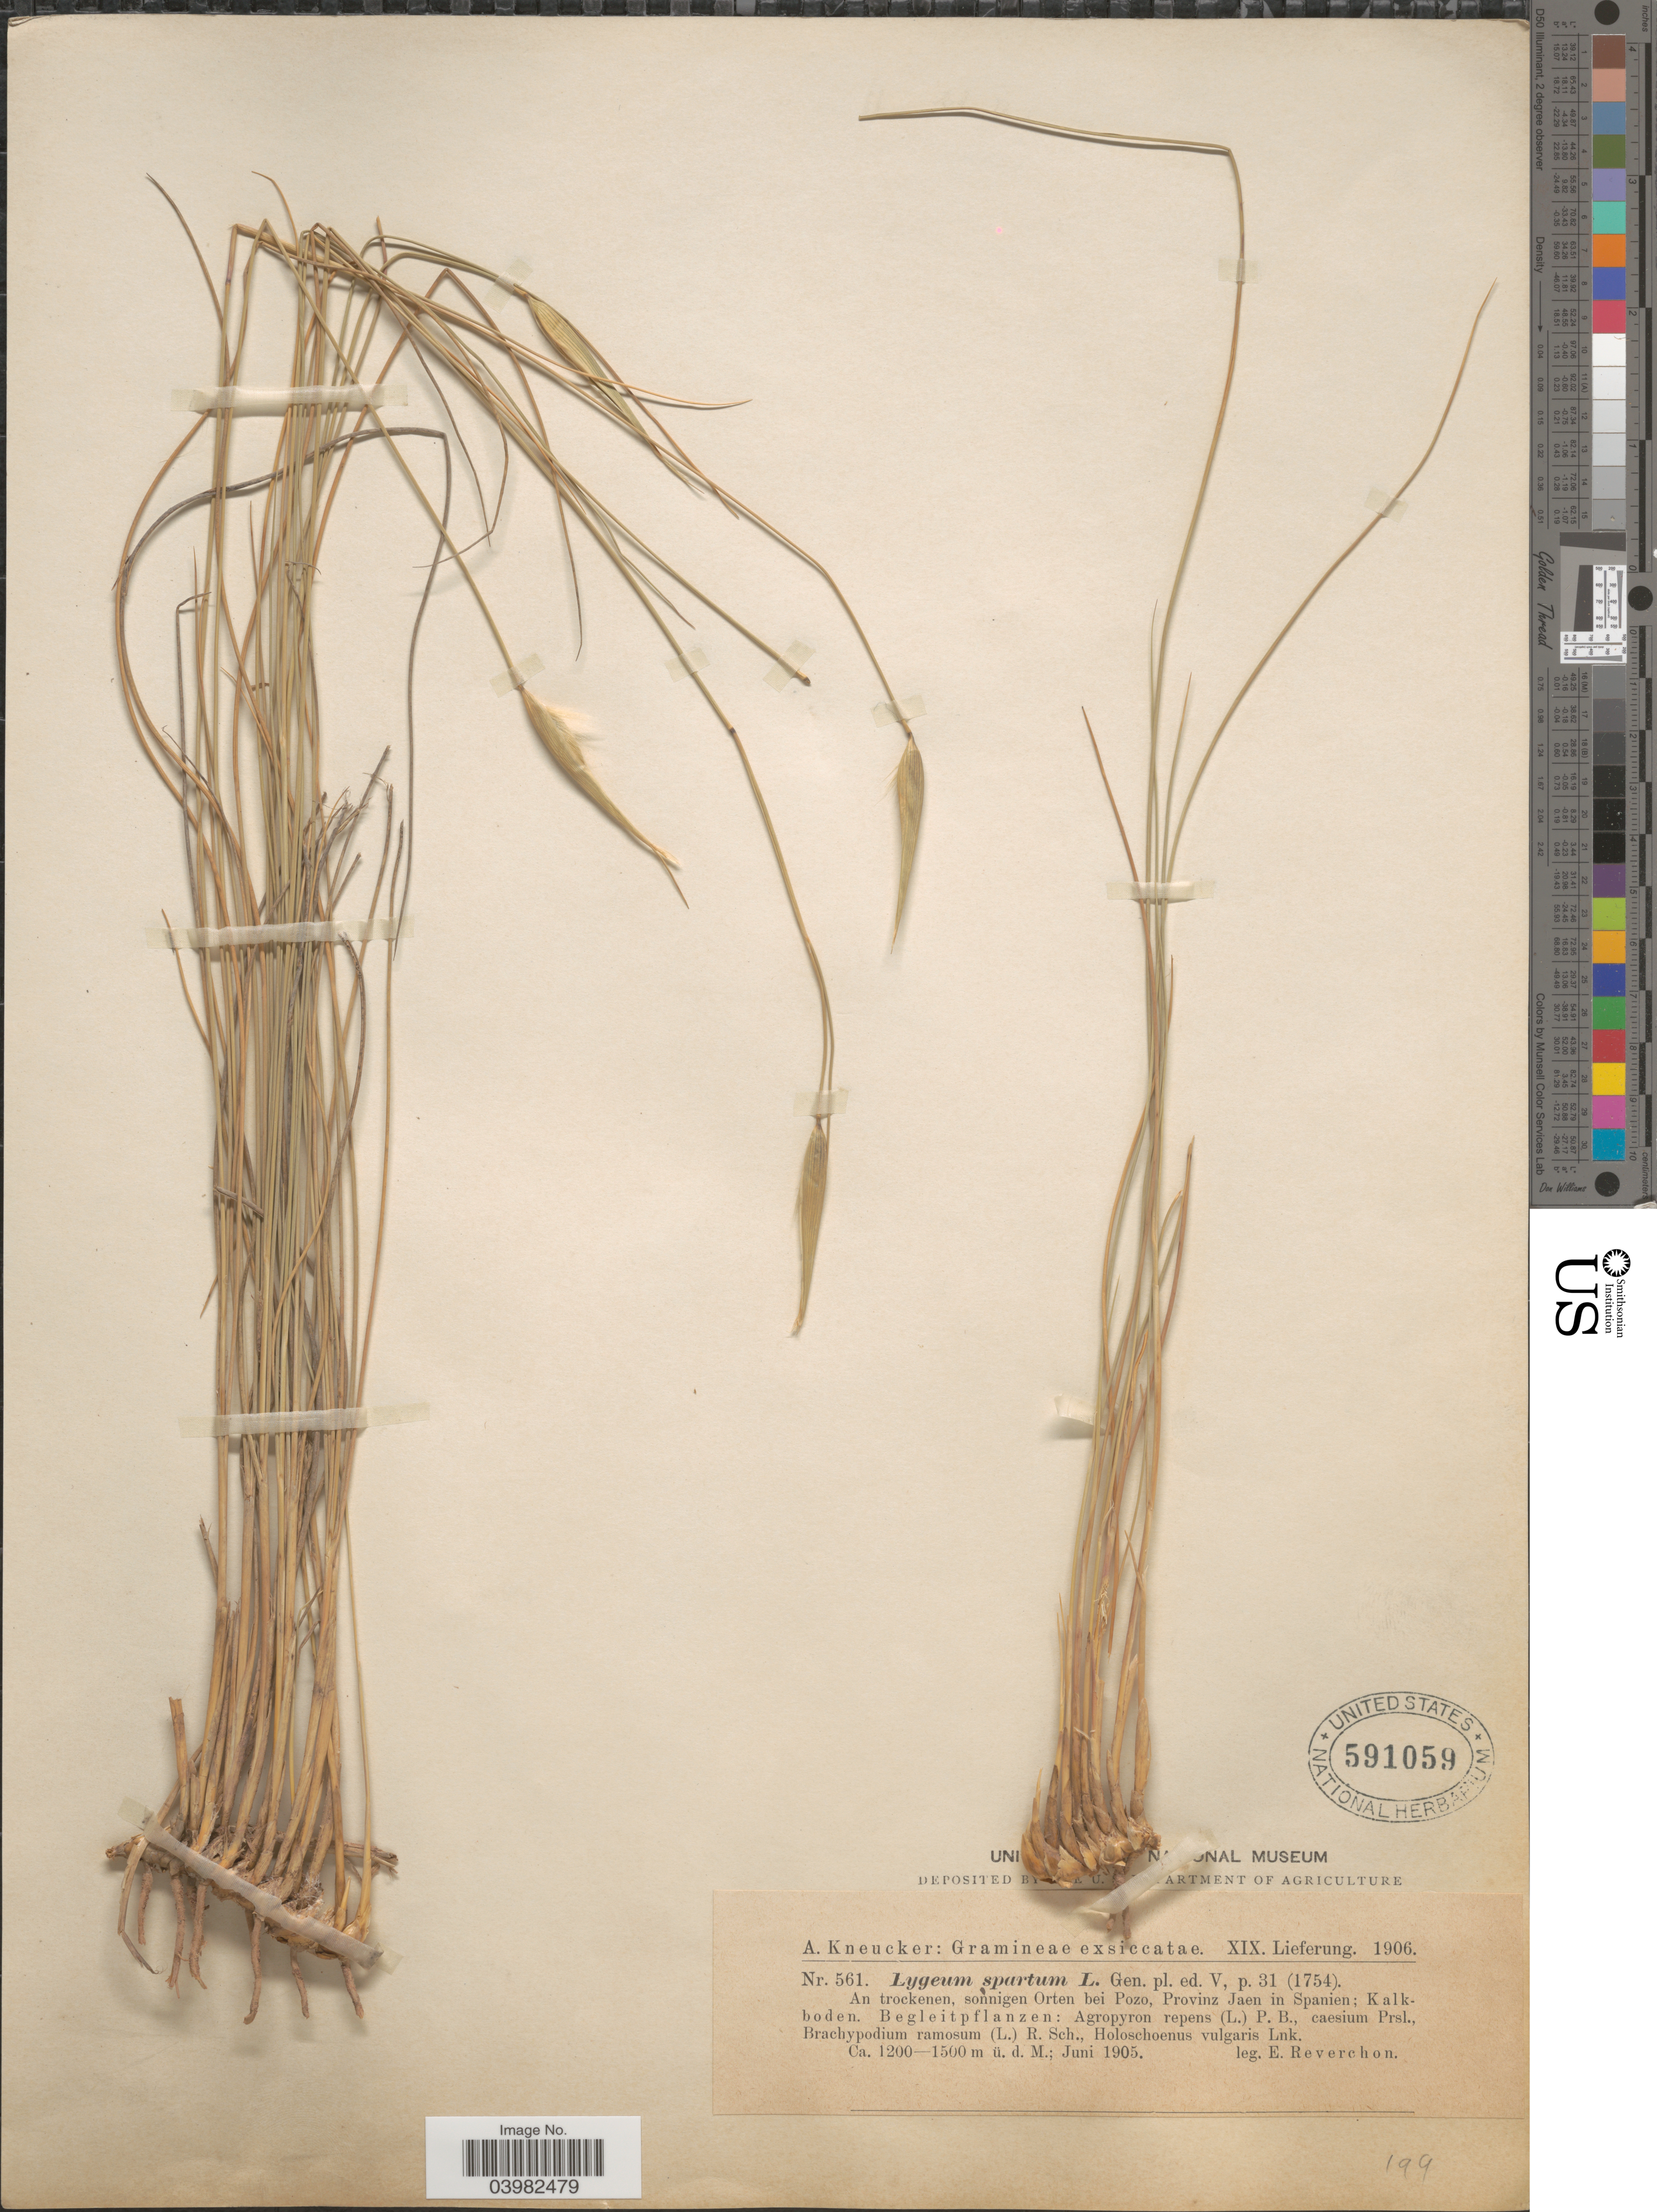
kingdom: Plantae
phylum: Tracheophyta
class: Liliopsida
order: Poales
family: Poaceae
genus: Lygeum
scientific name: Lygeum spartum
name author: L.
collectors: E. Reverchon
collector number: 561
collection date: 1905-06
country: Spain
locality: An trockenen, sonnigen Orten bei Pozo, Provinz Jaen in Spanien; Kalkboden.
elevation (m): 1200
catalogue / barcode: US 591059